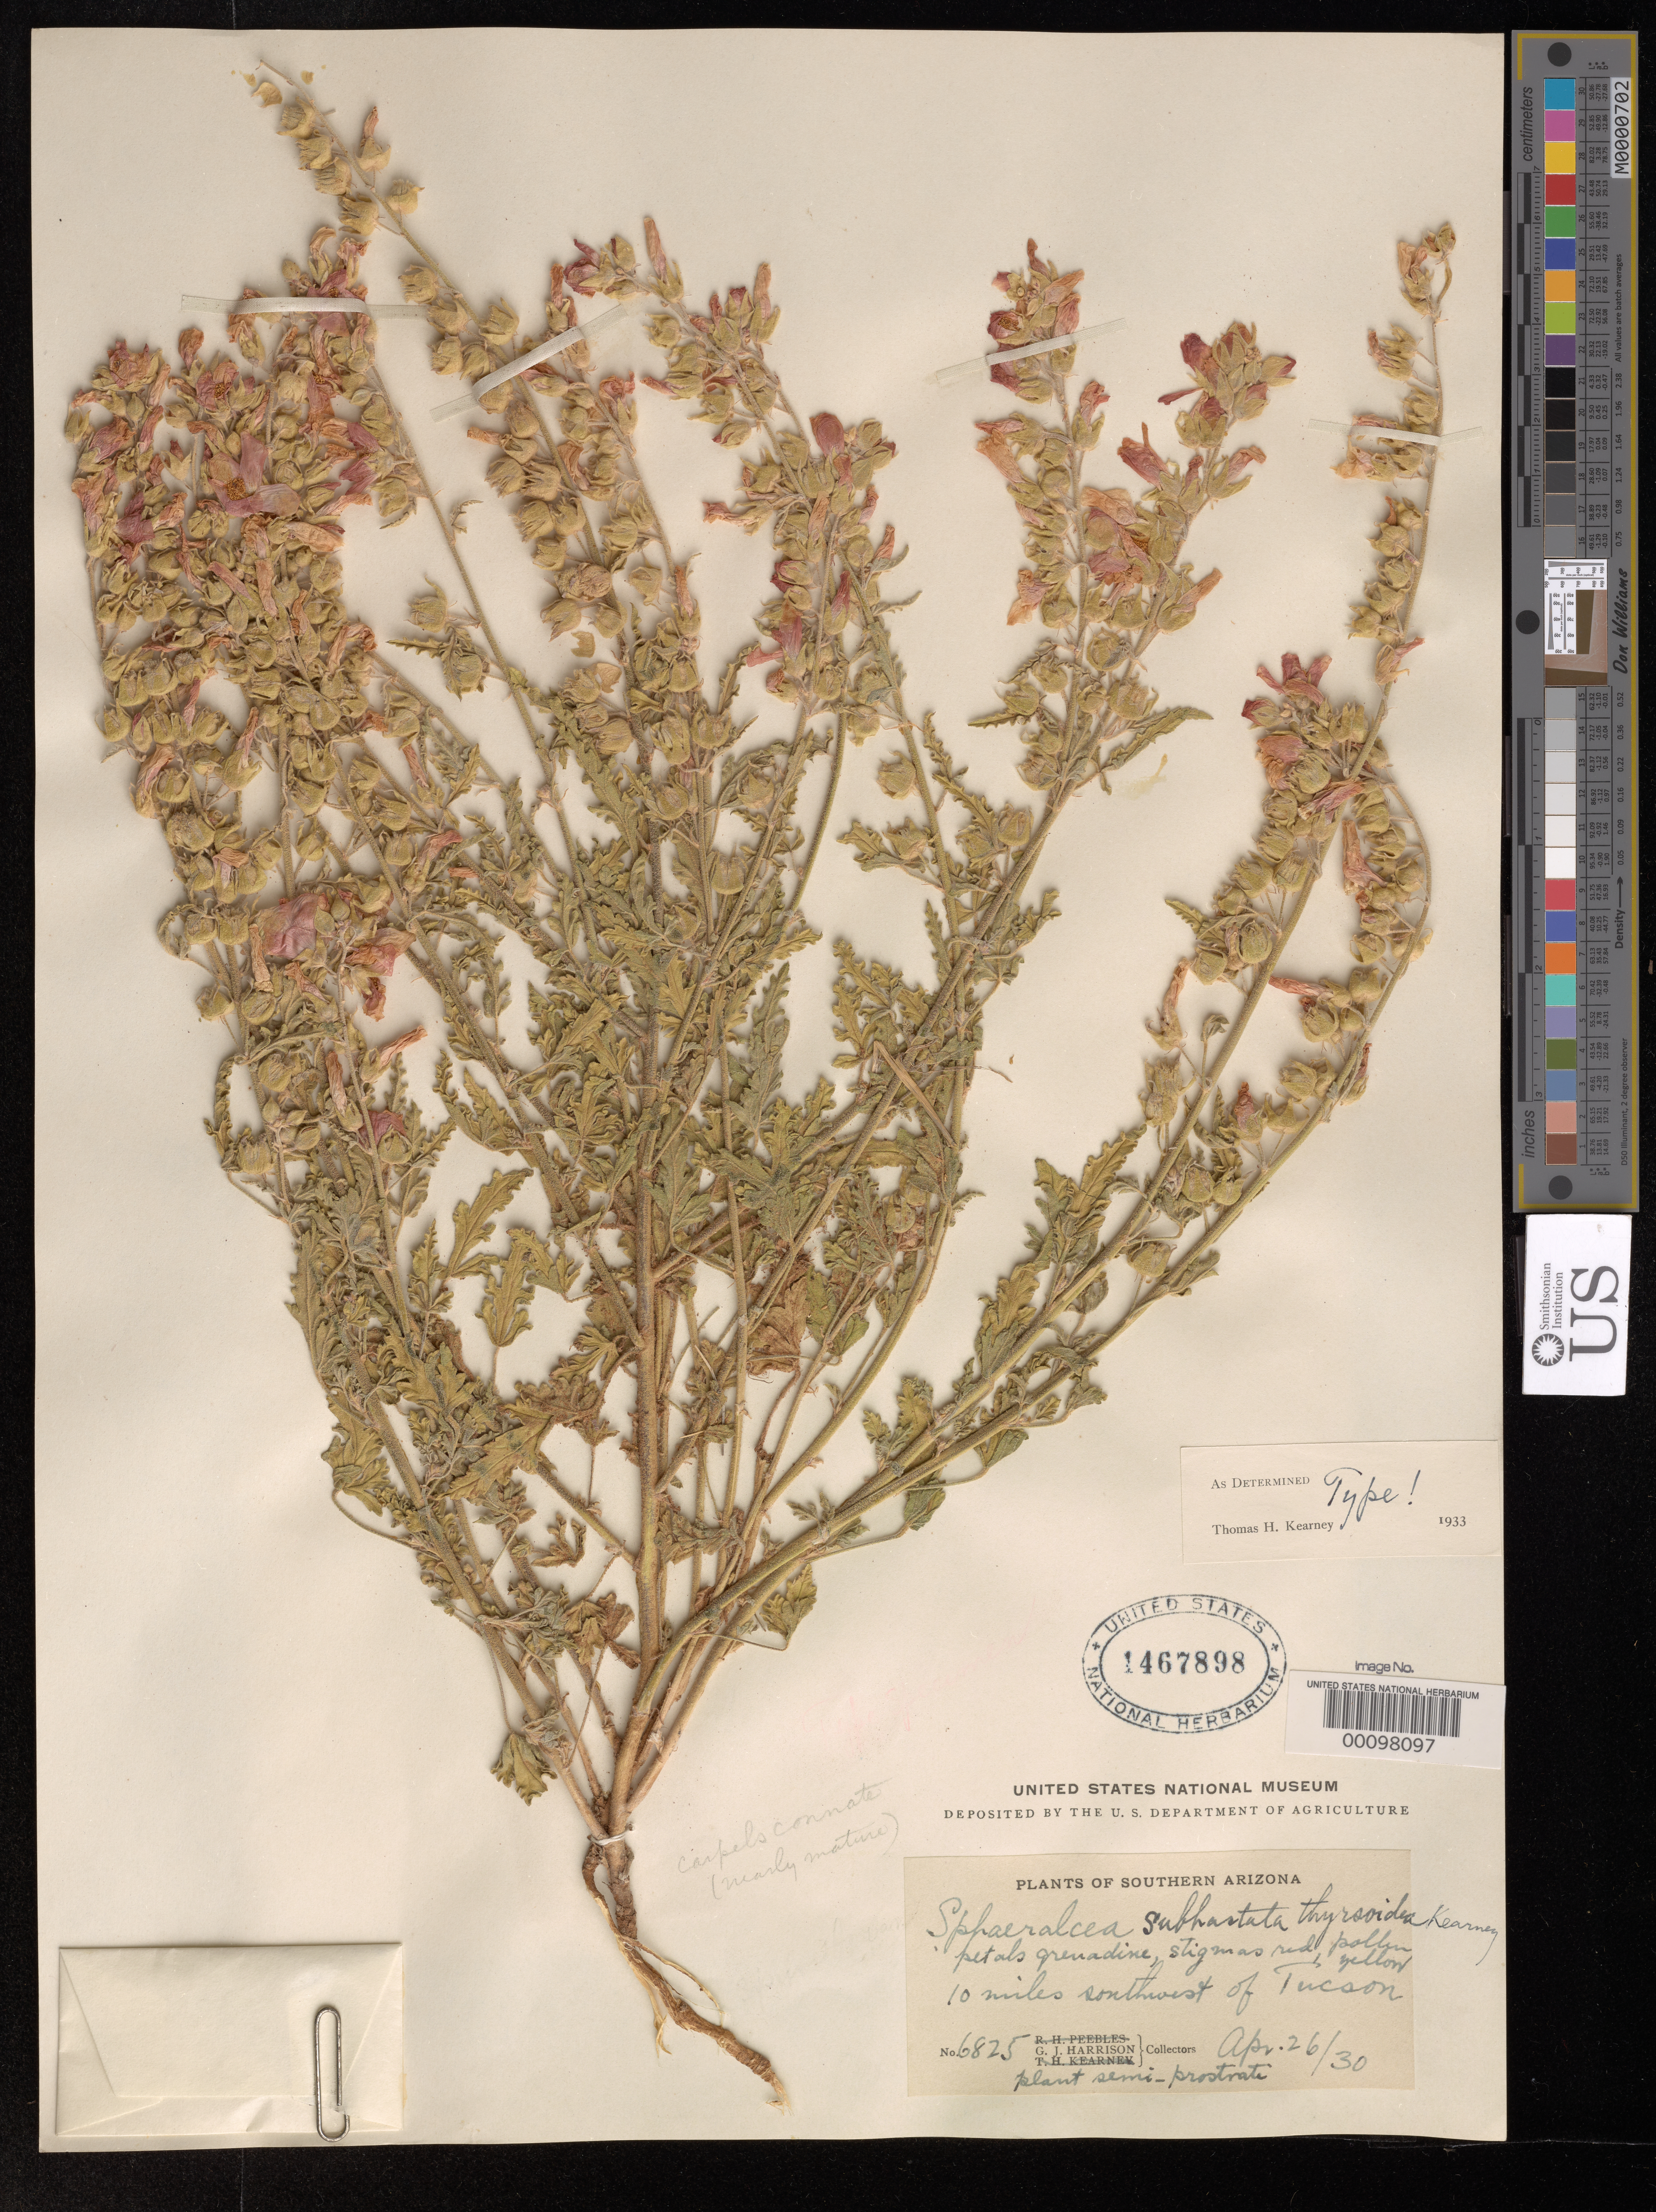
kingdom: Plantae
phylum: Tracheophyta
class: Magnoliopsida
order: Malvales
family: Malvaceae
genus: Sphaeralcea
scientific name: Sphaeralcea subhastata subsp. tyrsoidea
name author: Kearney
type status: Holotype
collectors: G. J. Harrison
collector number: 6825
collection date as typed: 26 Apr 1930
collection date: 1930-04-26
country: United States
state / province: Arizona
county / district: Pima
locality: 10 miles SW of Tucson.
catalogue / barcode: US 1467898